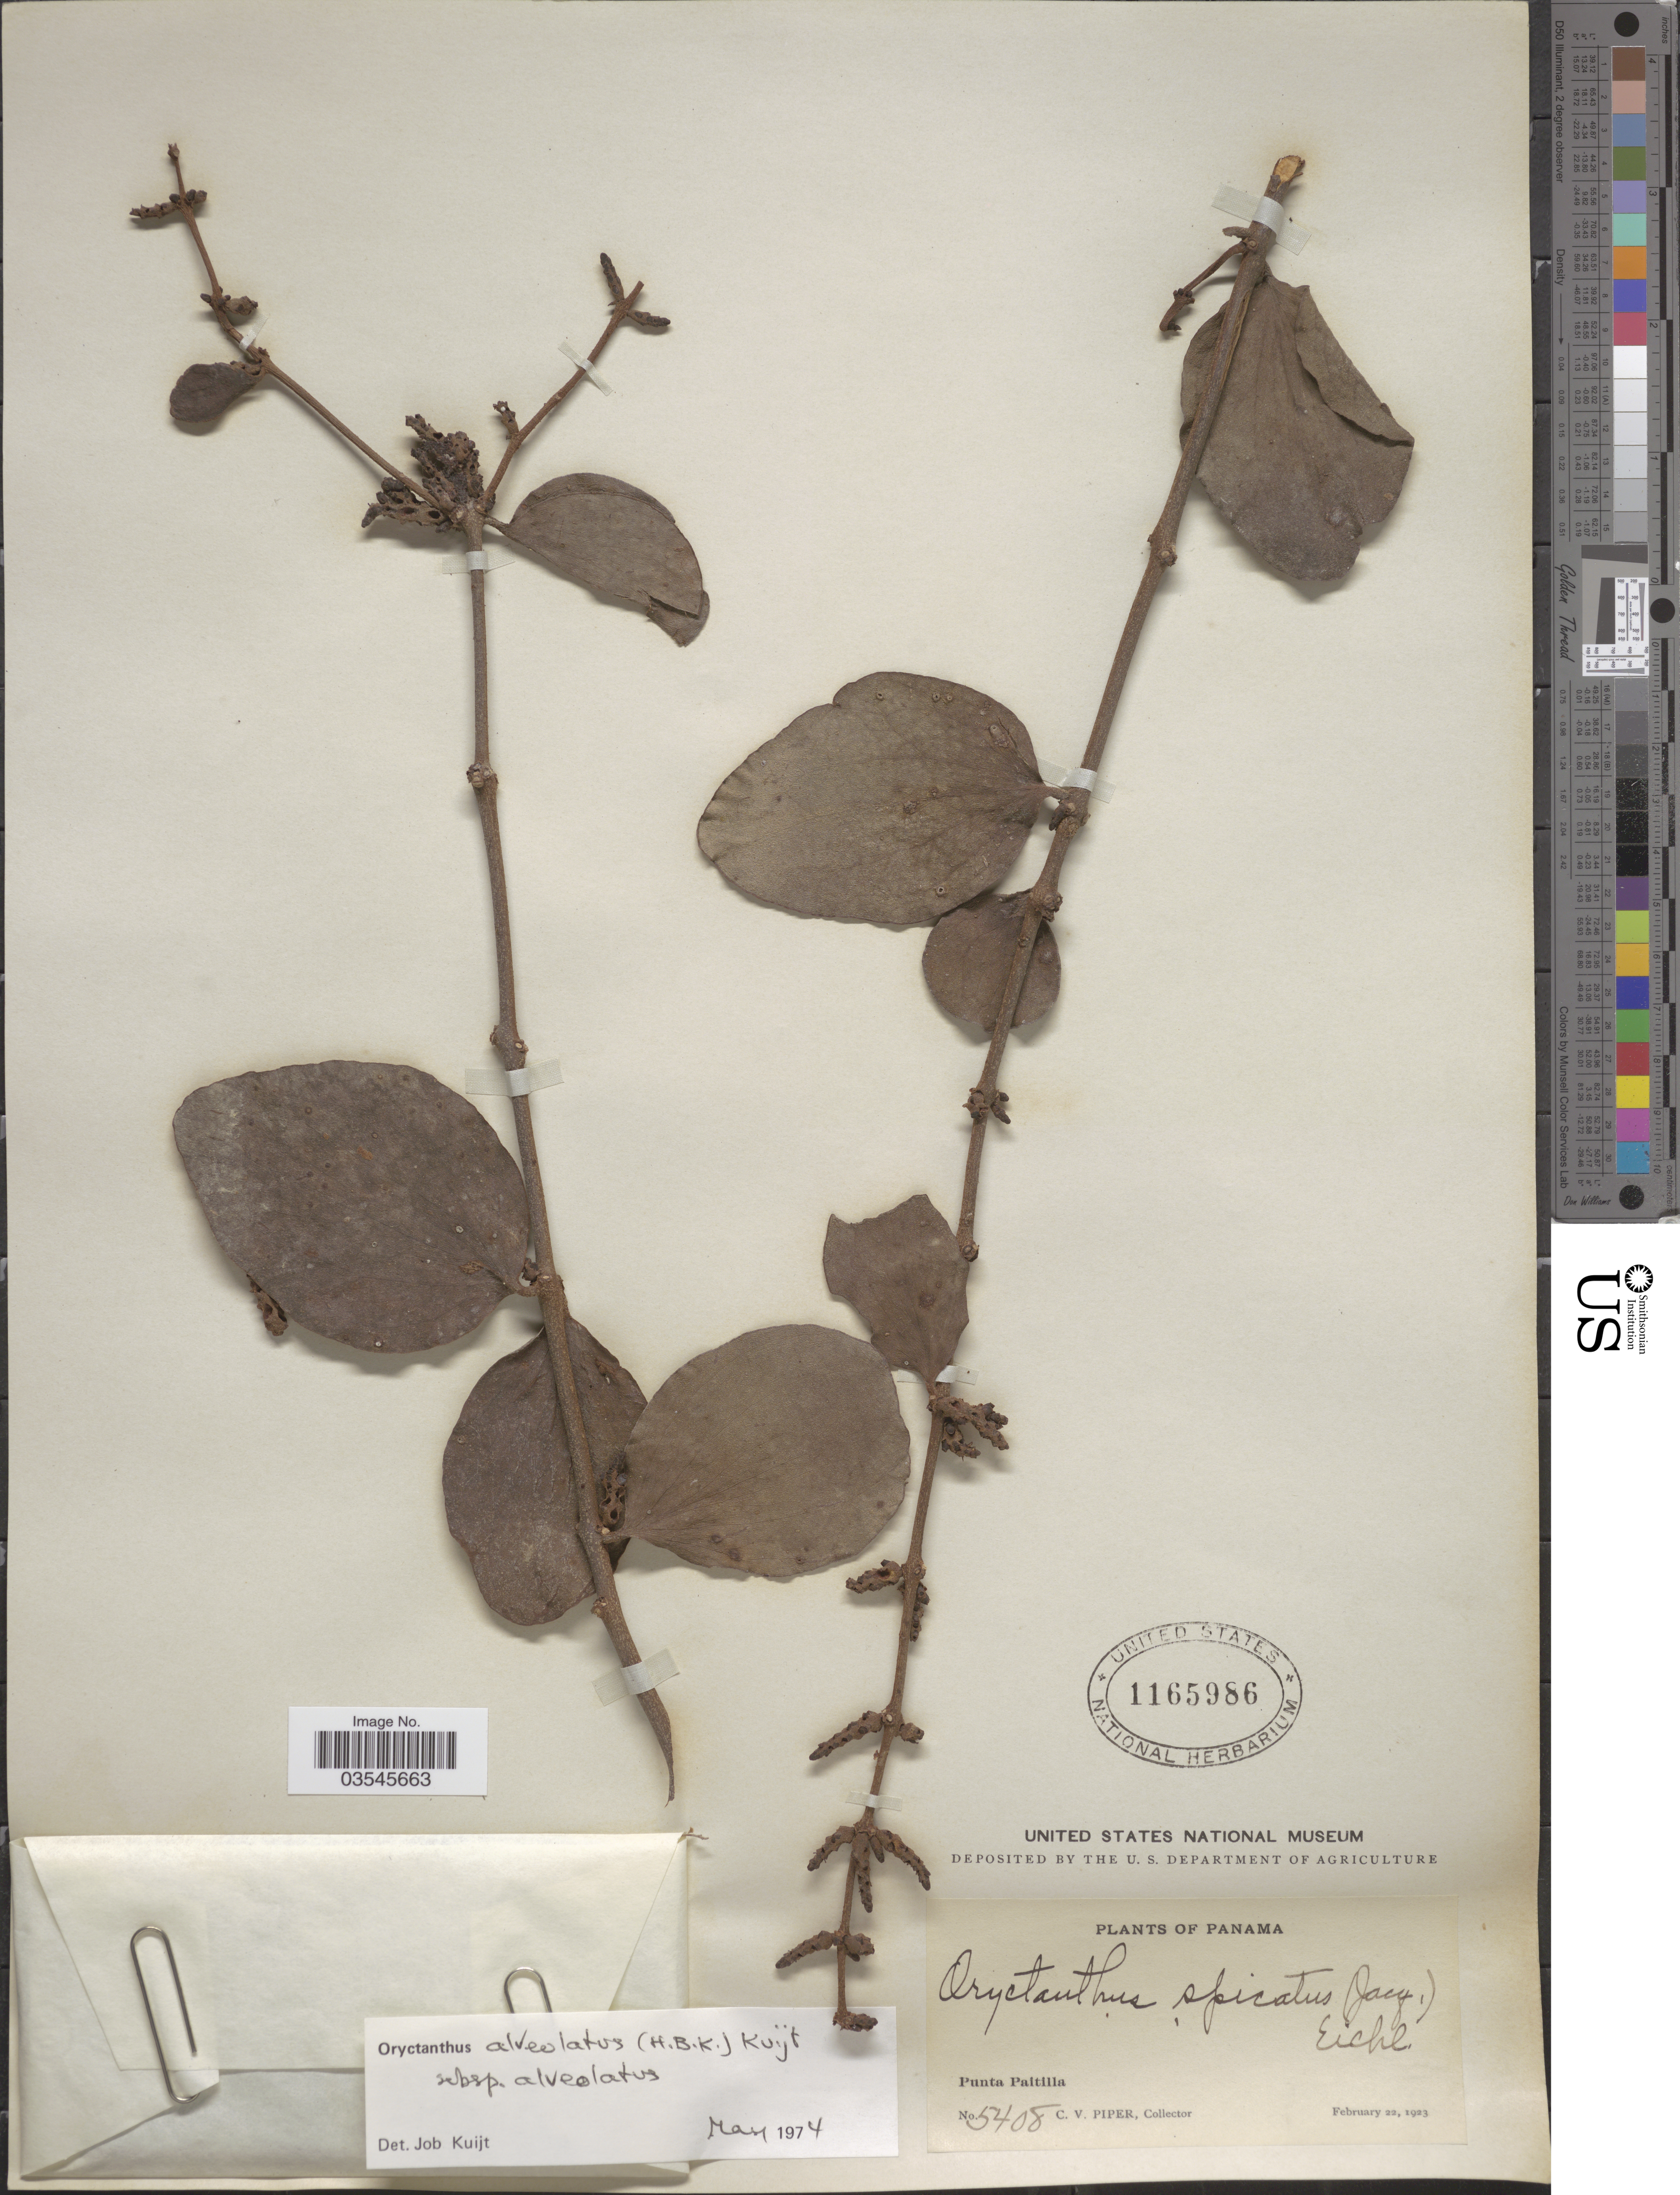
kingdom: Plantae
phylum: Tracheophyta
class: Magnoliopsida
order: Santalales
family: Loranthaceae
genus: Oryctanthus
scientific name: Oryctanthus alveolatus subsp. alveolatus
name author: (Kunth) Kuijt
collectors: C. V. Piper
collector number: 5408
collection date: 1923-02-22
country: Panama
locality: Punta Paitilla.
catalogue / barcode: US 1165986